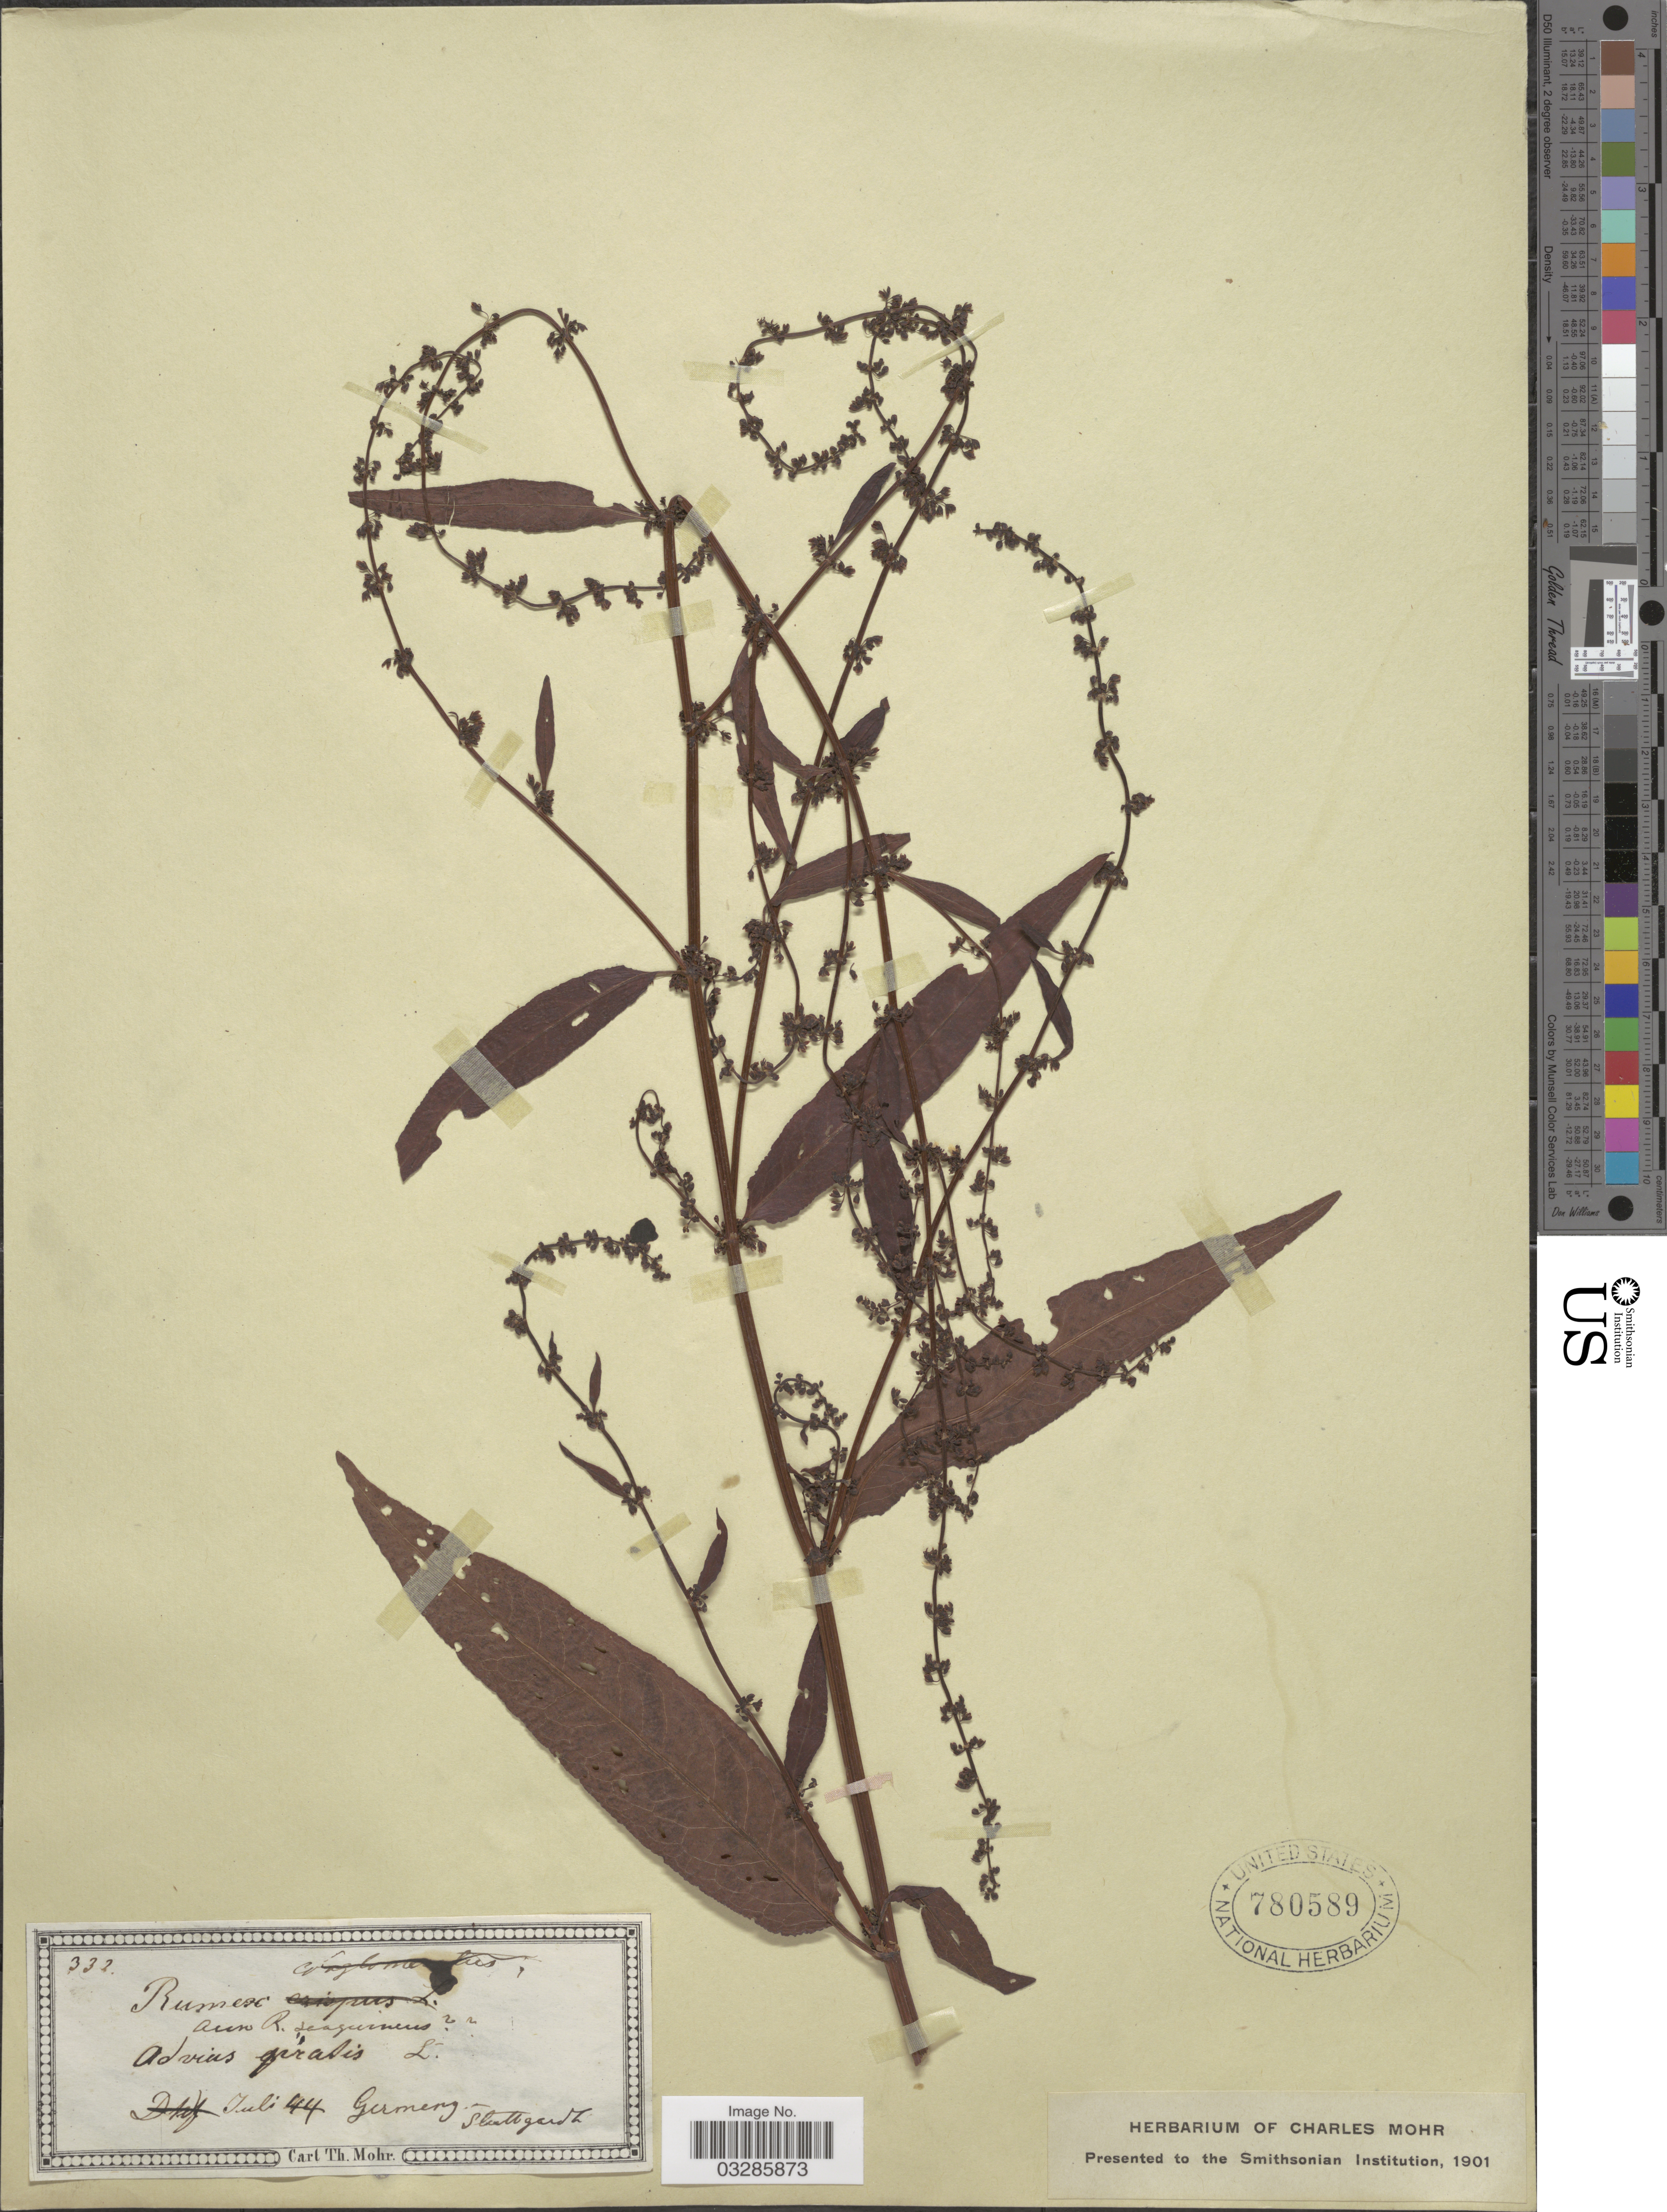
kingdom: Plantae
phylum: Tracheophyta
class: Magnoliopsida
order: Caryophyllales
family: Polygonaceae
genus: Rumex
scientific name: Rumex sanguineus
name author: L.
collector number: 332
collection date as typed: Transcribed d/m/y: /7/44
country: Germany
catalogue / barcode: US 780589